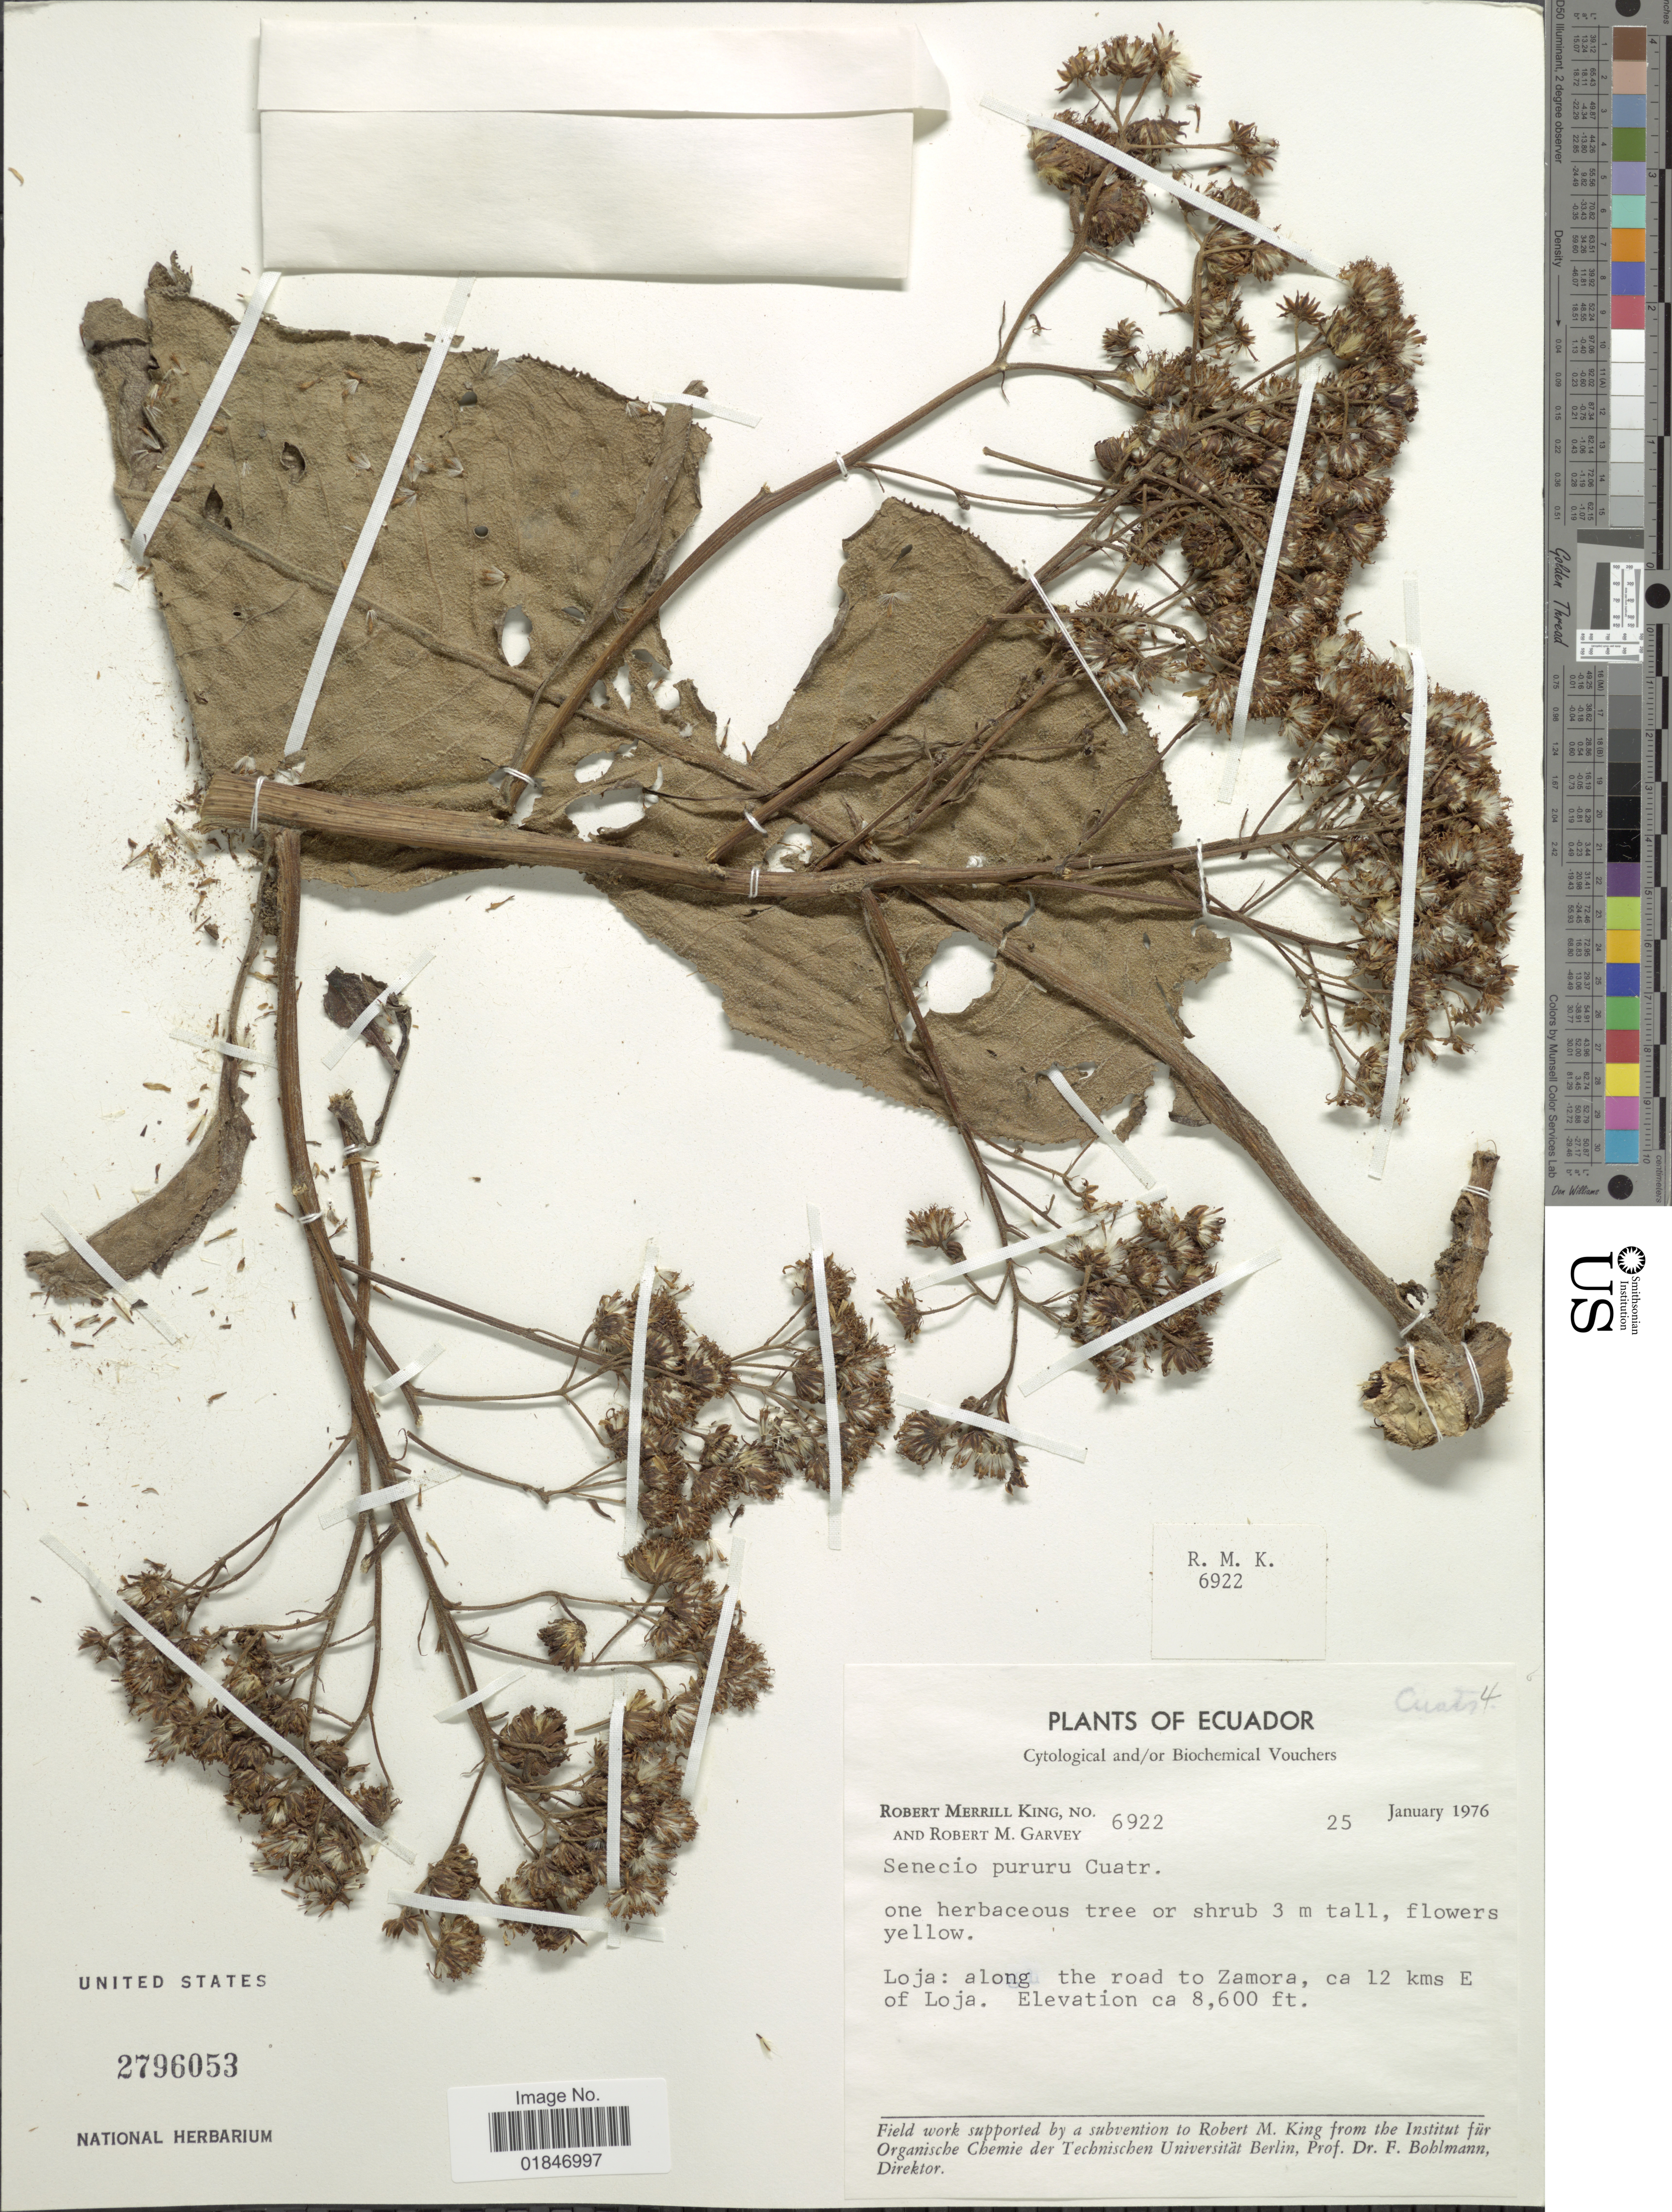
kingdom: Plantae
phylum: Tracheophyta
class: Magnoliopsida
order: Asterales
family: Asteraceae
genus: Dendrophorbium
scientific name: Dendrophorbium pururu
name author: (Cuatrec.) C. Jeffrey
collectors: R. M. King & R. Garvey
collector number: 6922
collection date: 1976-01-25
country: Ecuador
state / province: Loja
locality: Loja: along the road to Zamora, ca 12 kms E of Loja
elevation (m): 2621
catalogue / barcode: US 2796053